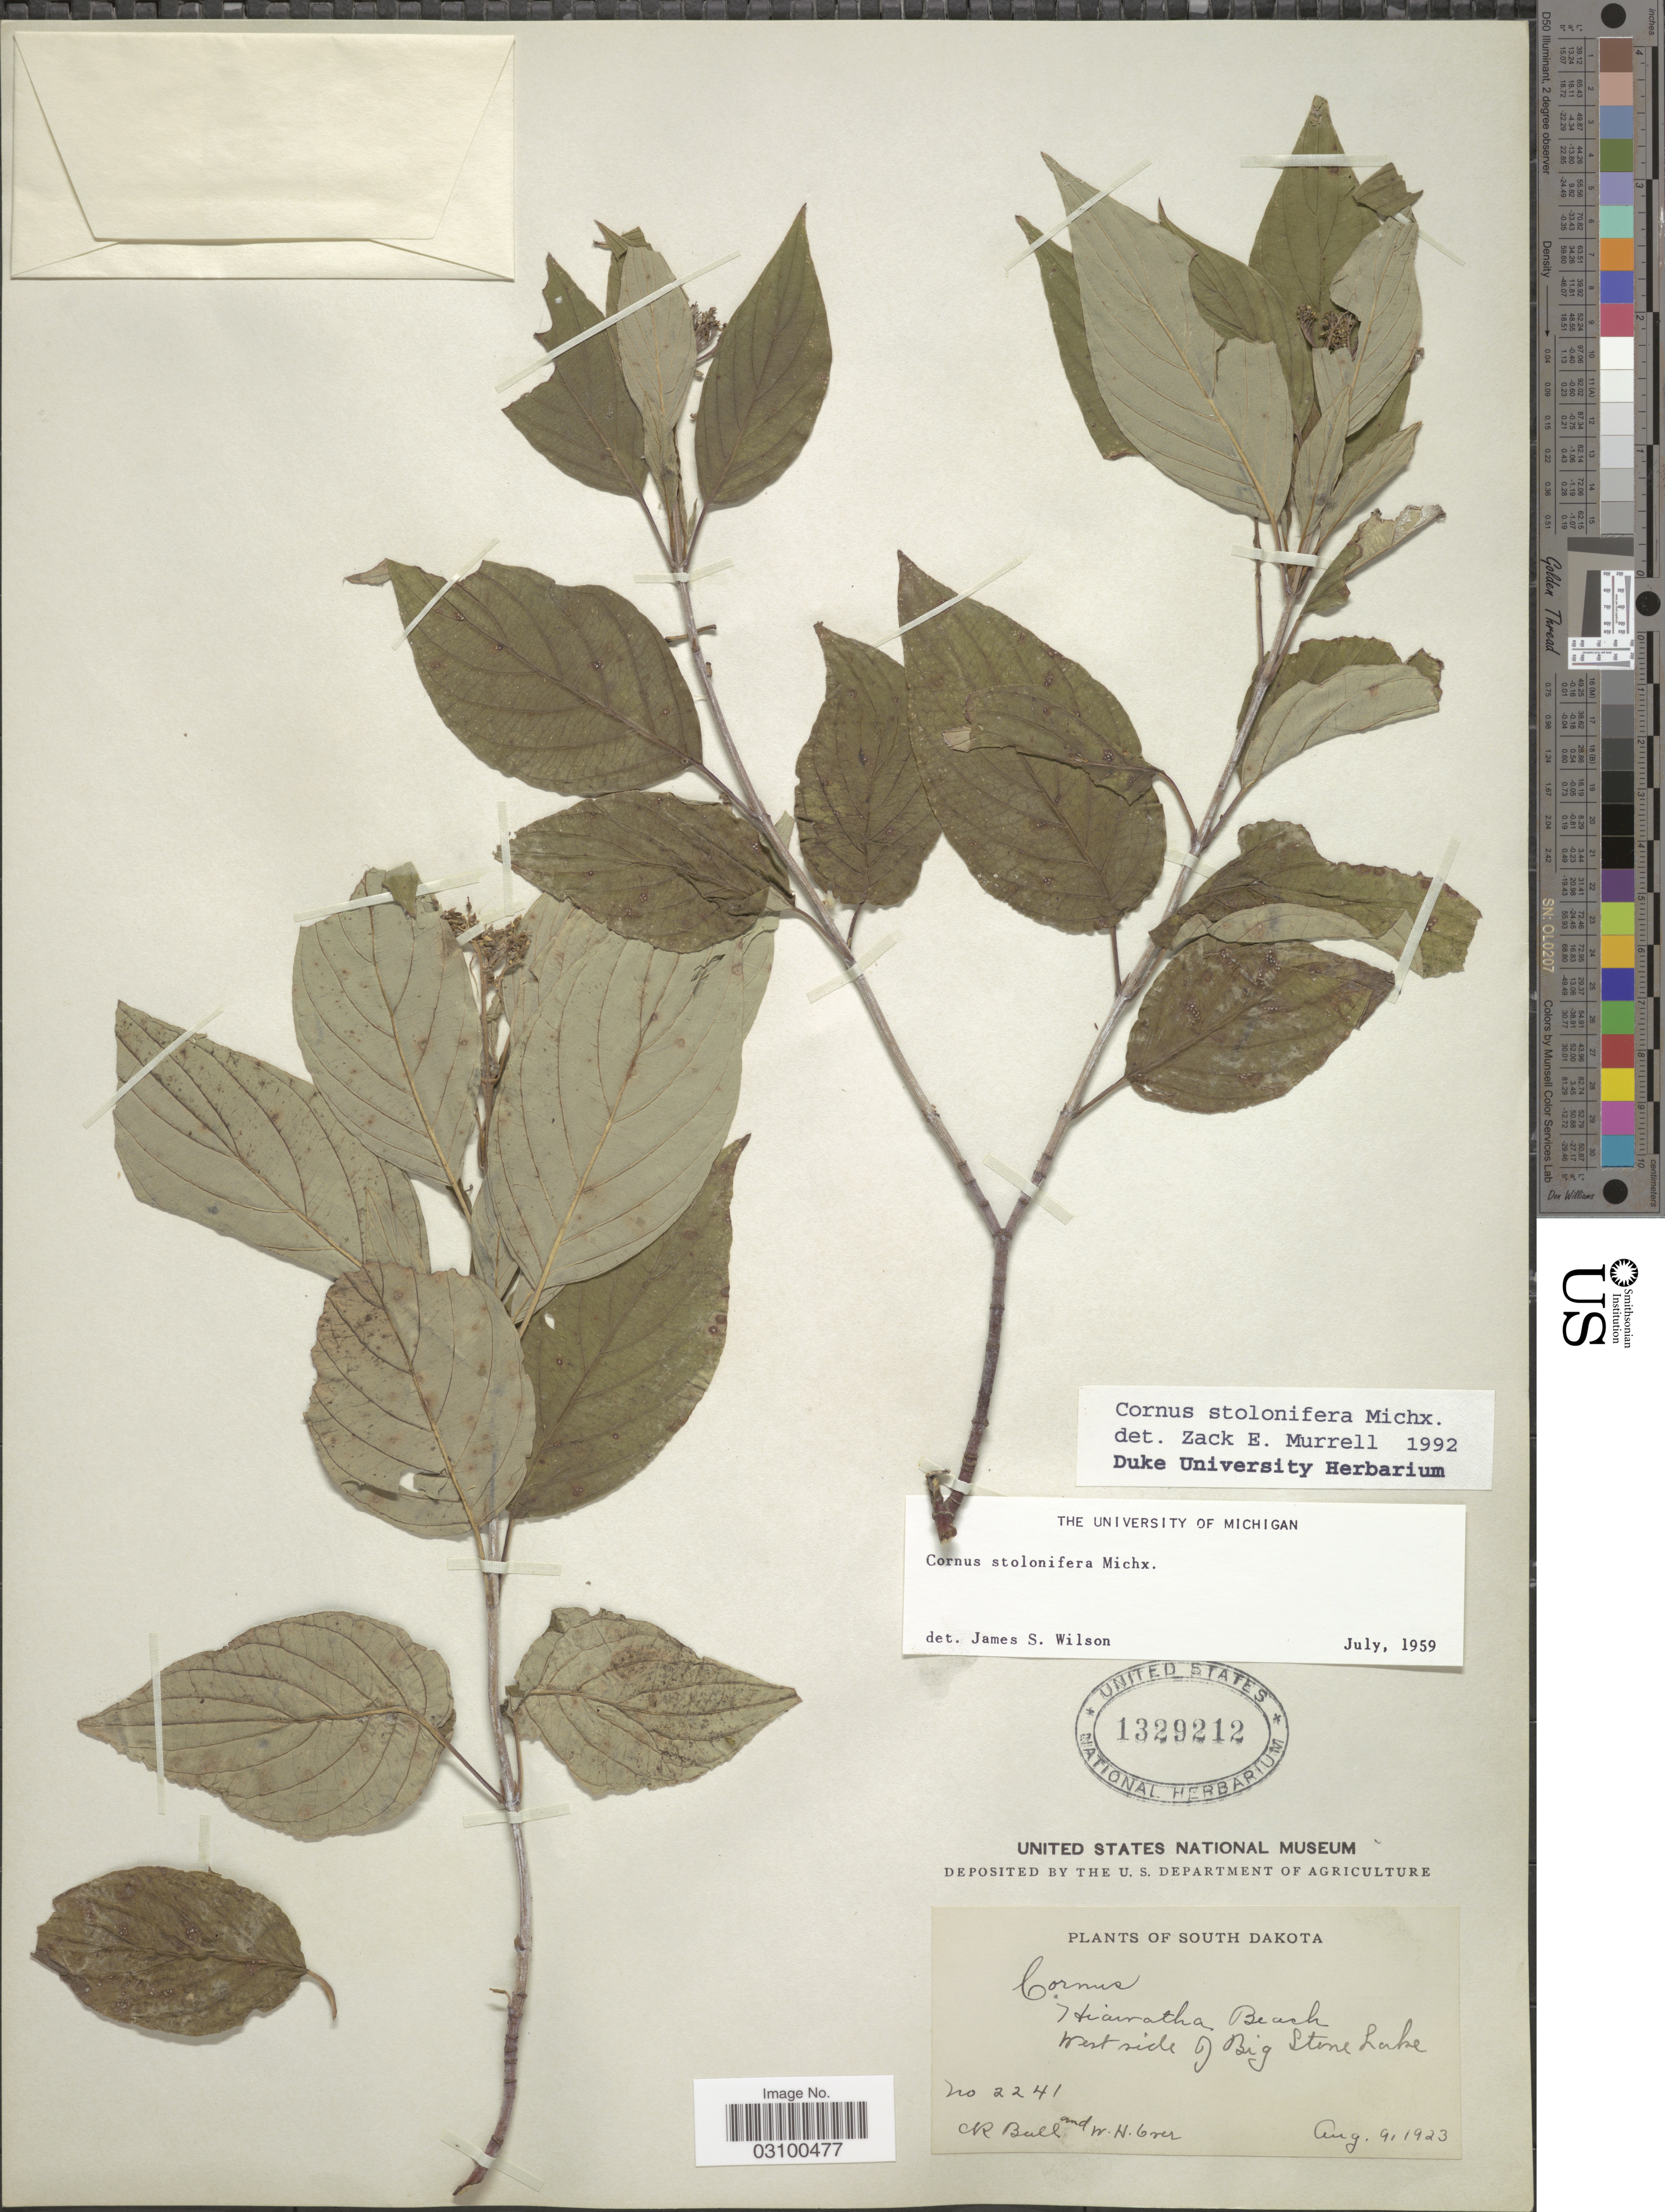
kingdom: Plantae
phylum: Tracheophyta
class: Magnoliopsida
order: Cornales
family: Cornaceae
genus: Cornus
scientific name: Cornus sericea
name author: L.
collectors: C. Bull & W. Over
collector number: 2241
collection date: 1923-08-09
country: United States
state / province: South Dakota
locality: Hiaratha Beach. West side of Big Stone Lake.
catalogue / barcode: US 1329212